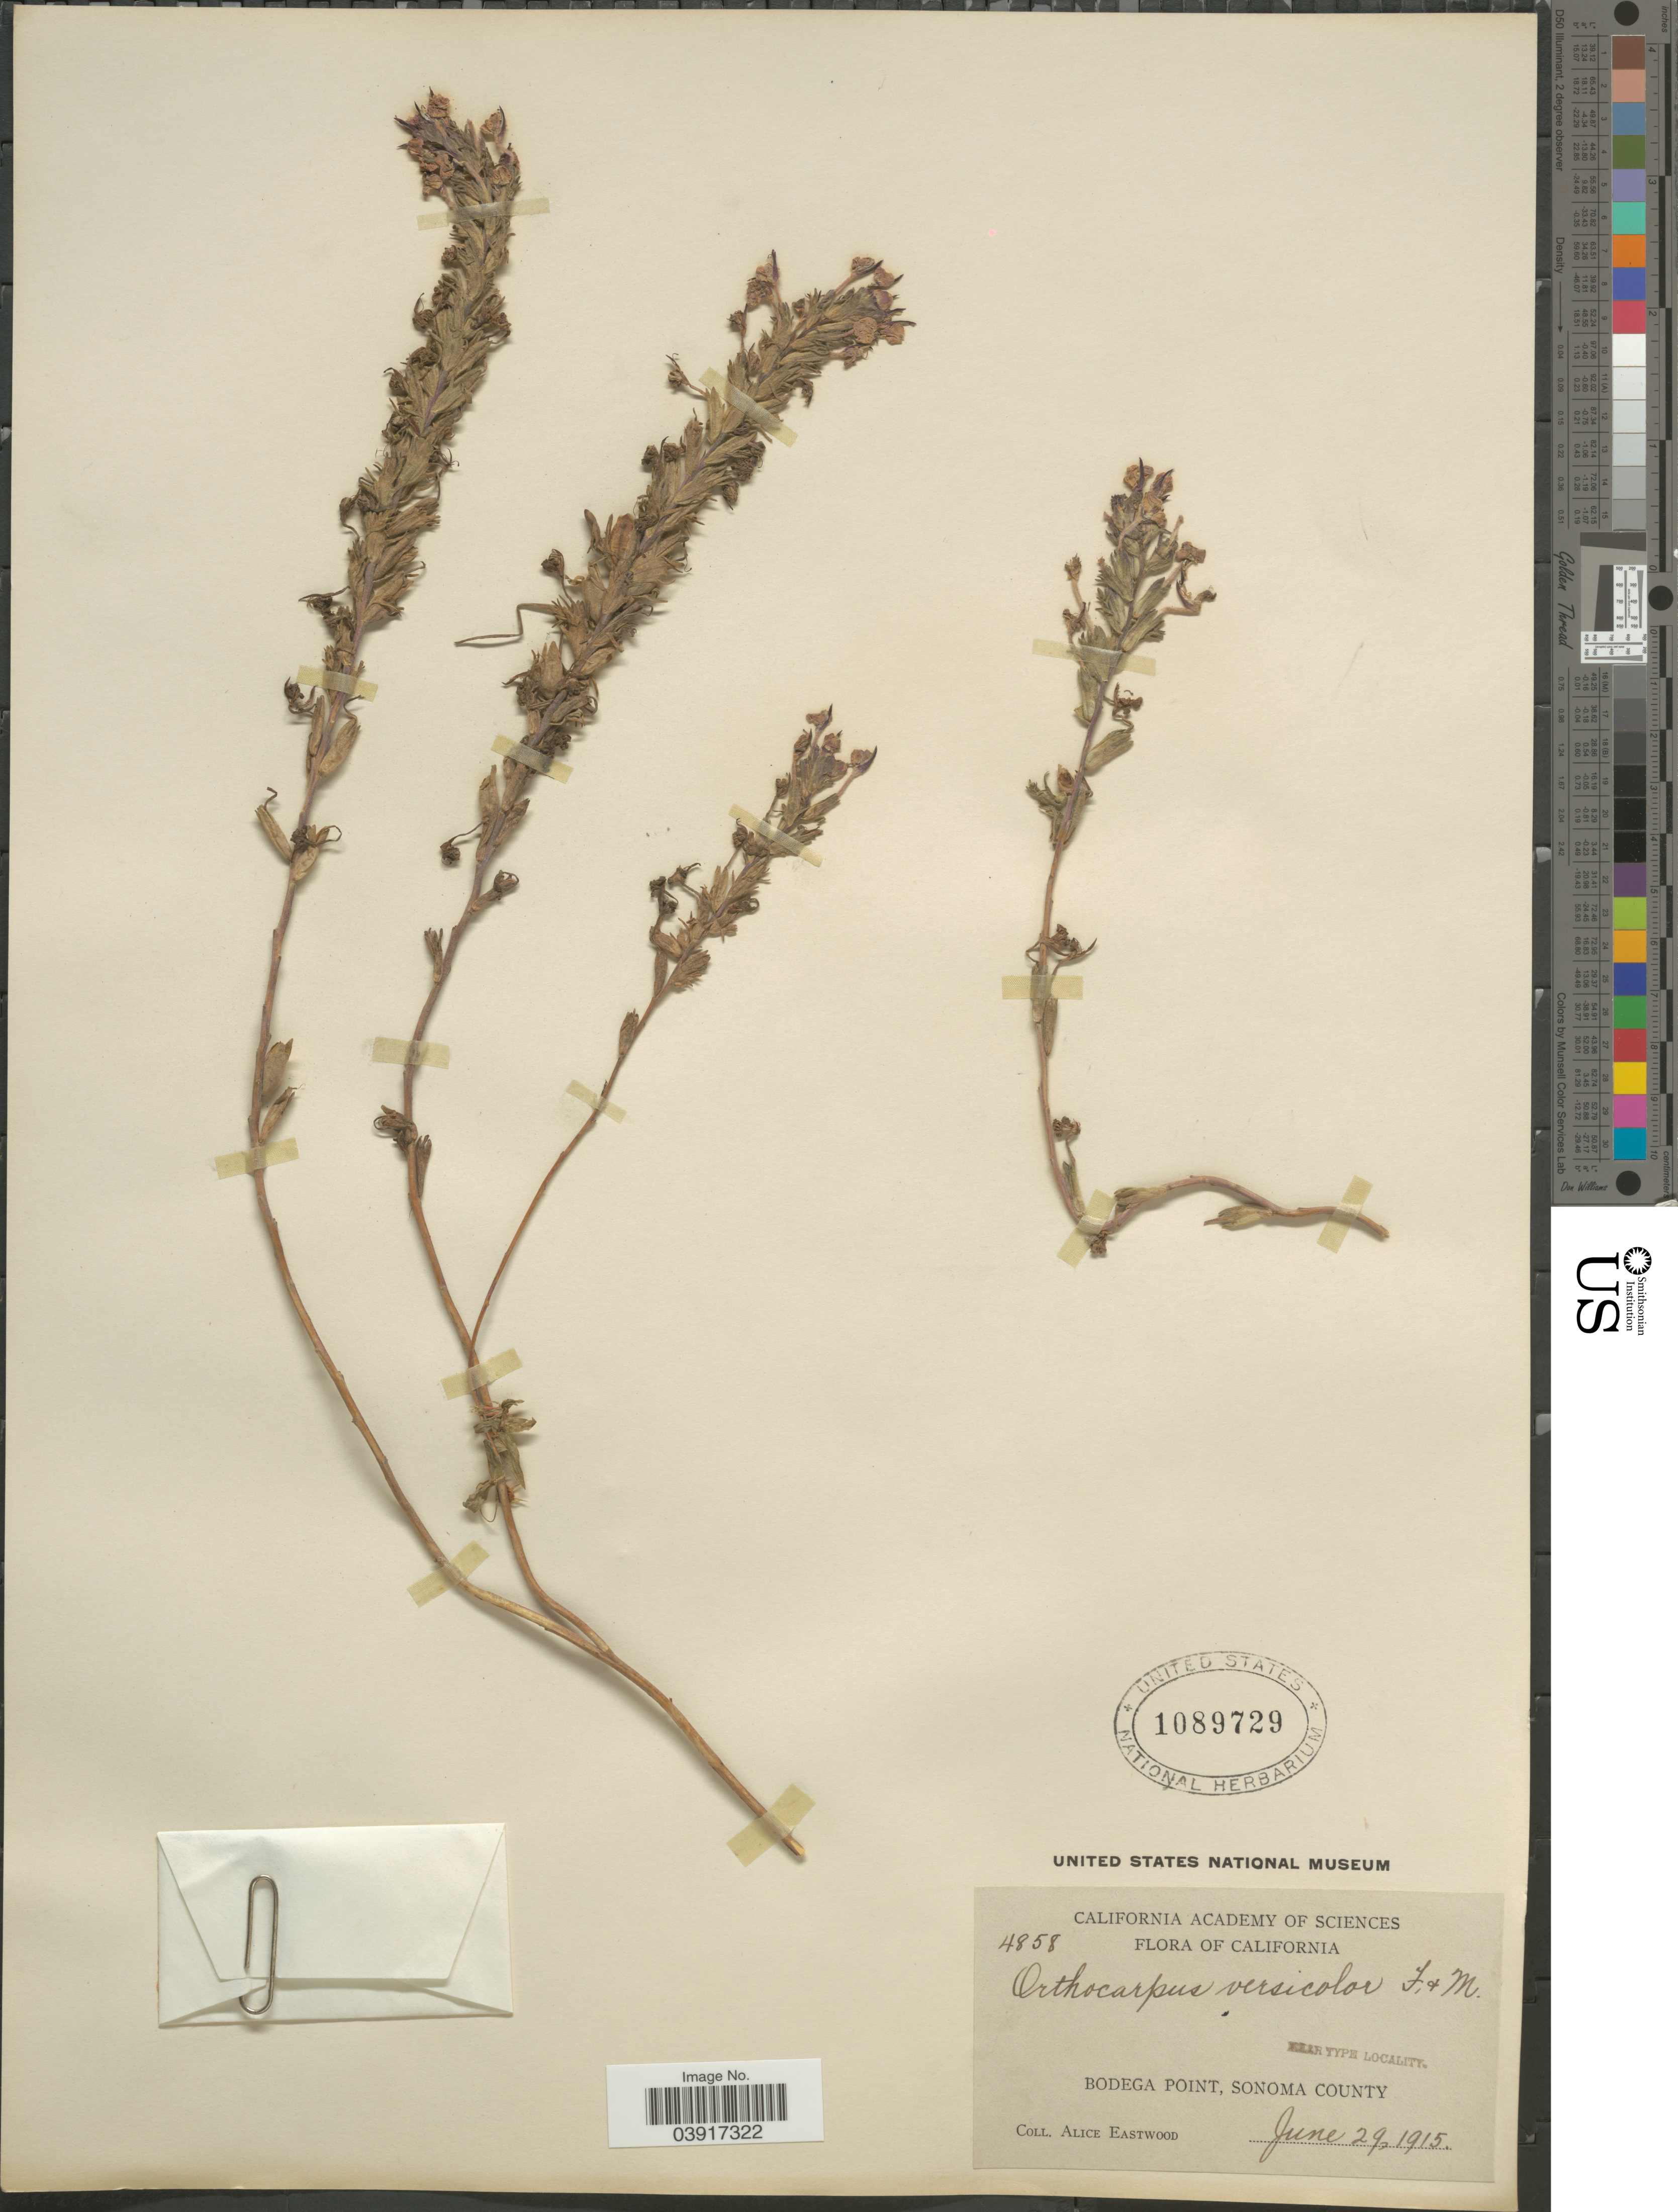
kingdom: Plantae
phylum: Tracheophyta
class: Magnoliopsida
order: Lamiales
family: Orobanchaceae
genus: Orthocarpus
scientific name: Orthocarpus erianthus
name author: Benth.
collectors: A. Eastwood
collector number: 4858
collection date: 1915-06-29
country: United States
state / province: California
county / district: Sonoma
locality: Bodega Point, Sonoma County.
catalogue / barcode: US 1089729